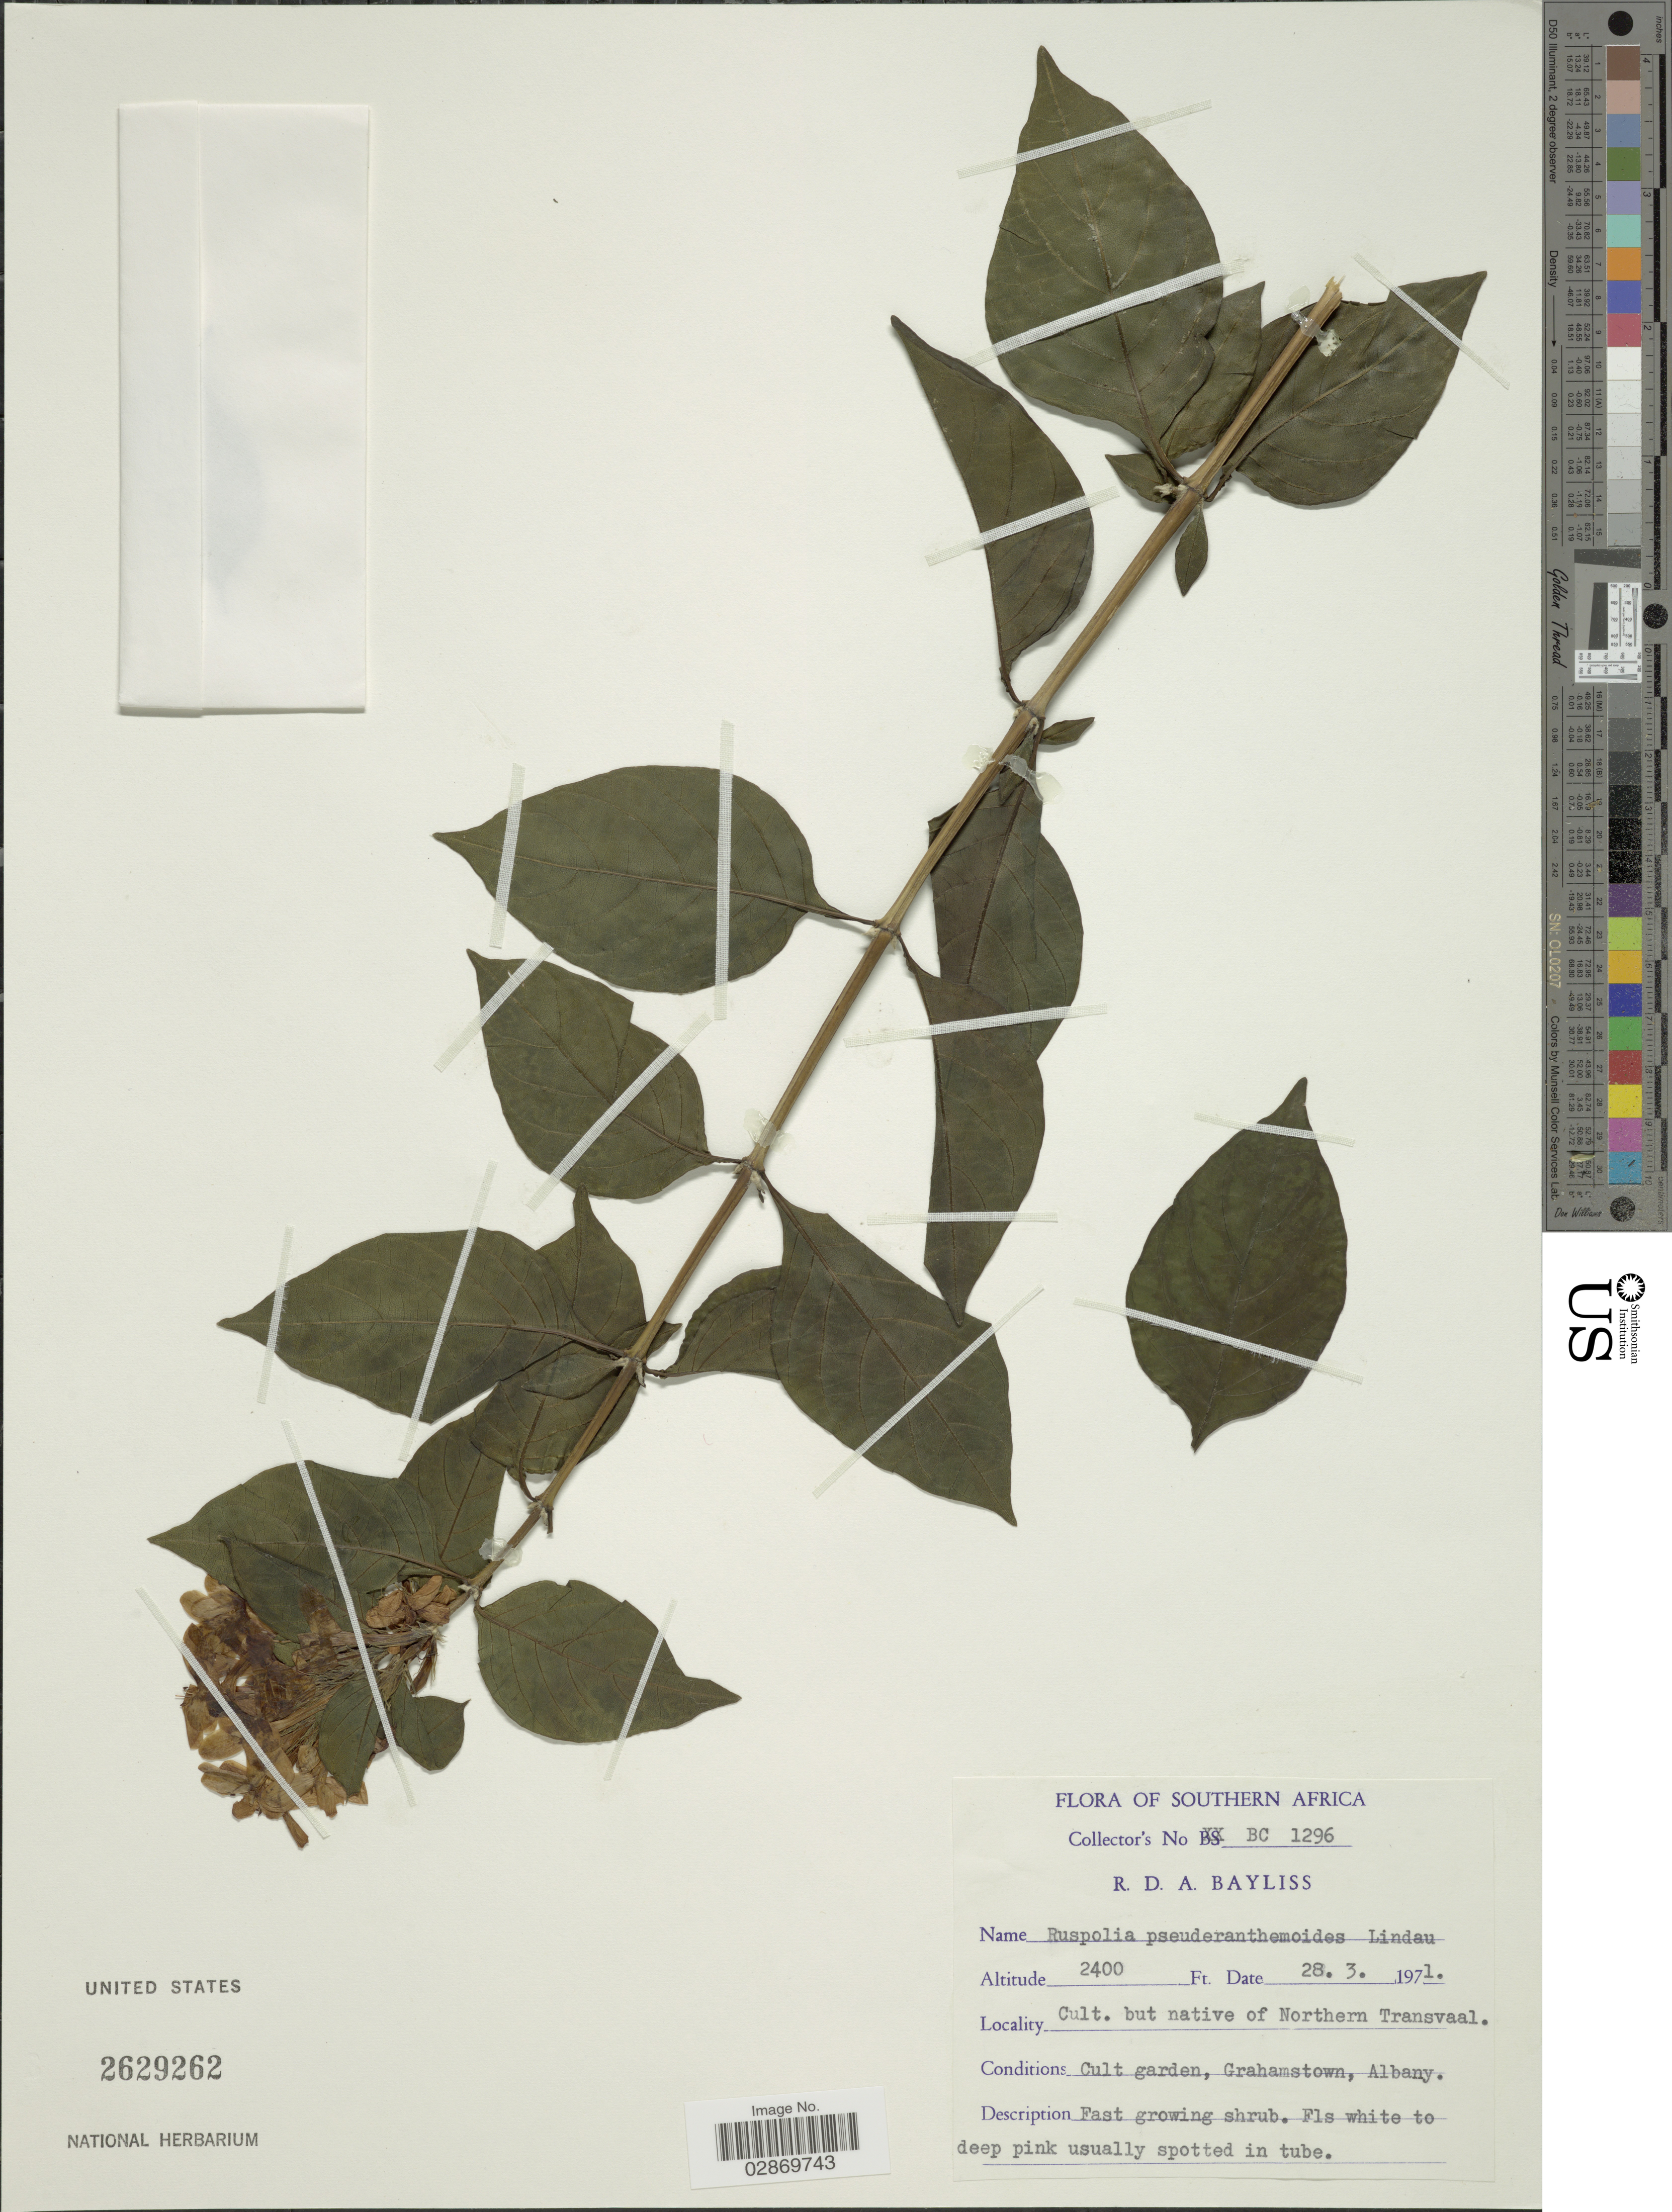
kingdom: Plantae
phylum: Tracheophyta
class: Magnoliopsida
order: Lamiales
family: Acanthaceae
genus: Ruspolia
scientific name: Ruspolia pseuderanthemoides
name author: Lindau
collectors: R. Bayliss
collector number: BC1296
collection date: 1971-03-28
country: Albania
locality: Cult garden, Grahamstown, Albany.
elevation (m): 732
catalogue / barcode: US 2629262